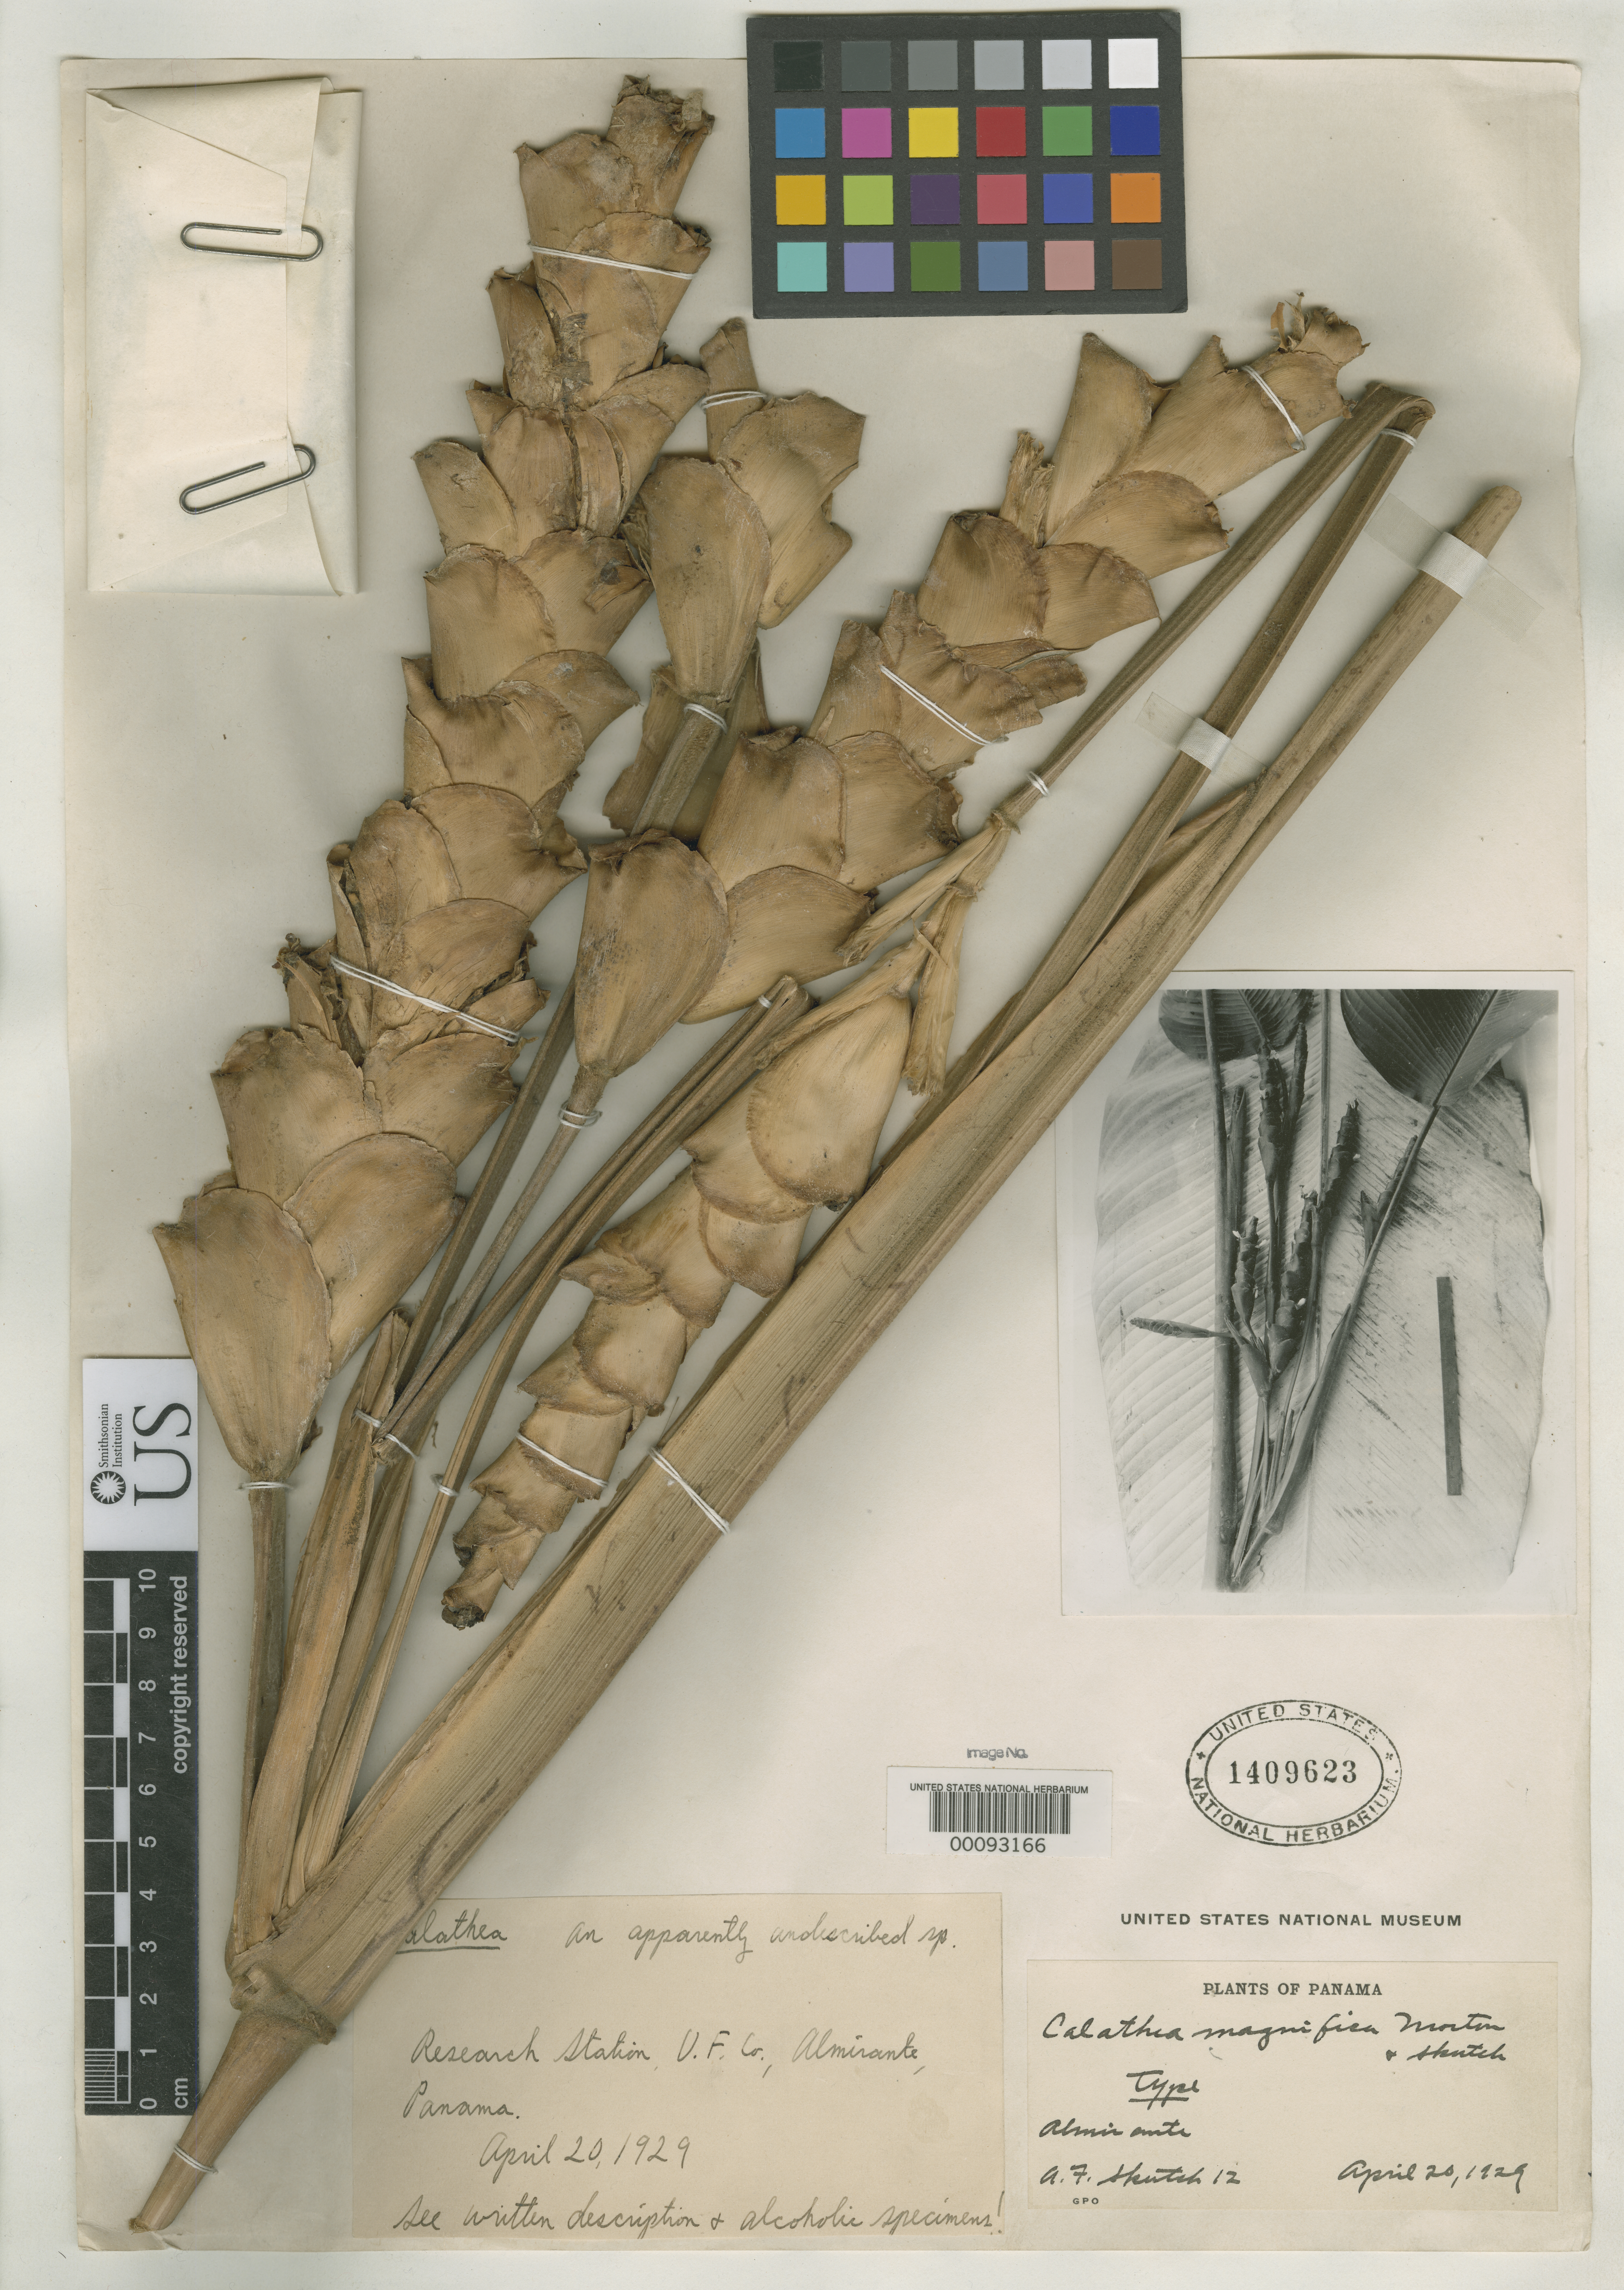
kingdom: Plantae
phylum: Tracheophyta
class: Liliopsida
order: Zingiberales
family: Marantaceae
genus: Calathea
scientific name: Calathea magnifica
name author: C.V. Morton & Skutch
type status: Holotype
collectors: A. F. Skutch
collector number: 12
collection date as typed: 20 Apr 1929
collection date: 1929-04-20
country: Panama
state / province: Bocas del Toro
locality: Almirante, Research Station of United Fruit Co.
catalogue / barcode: US 1409623